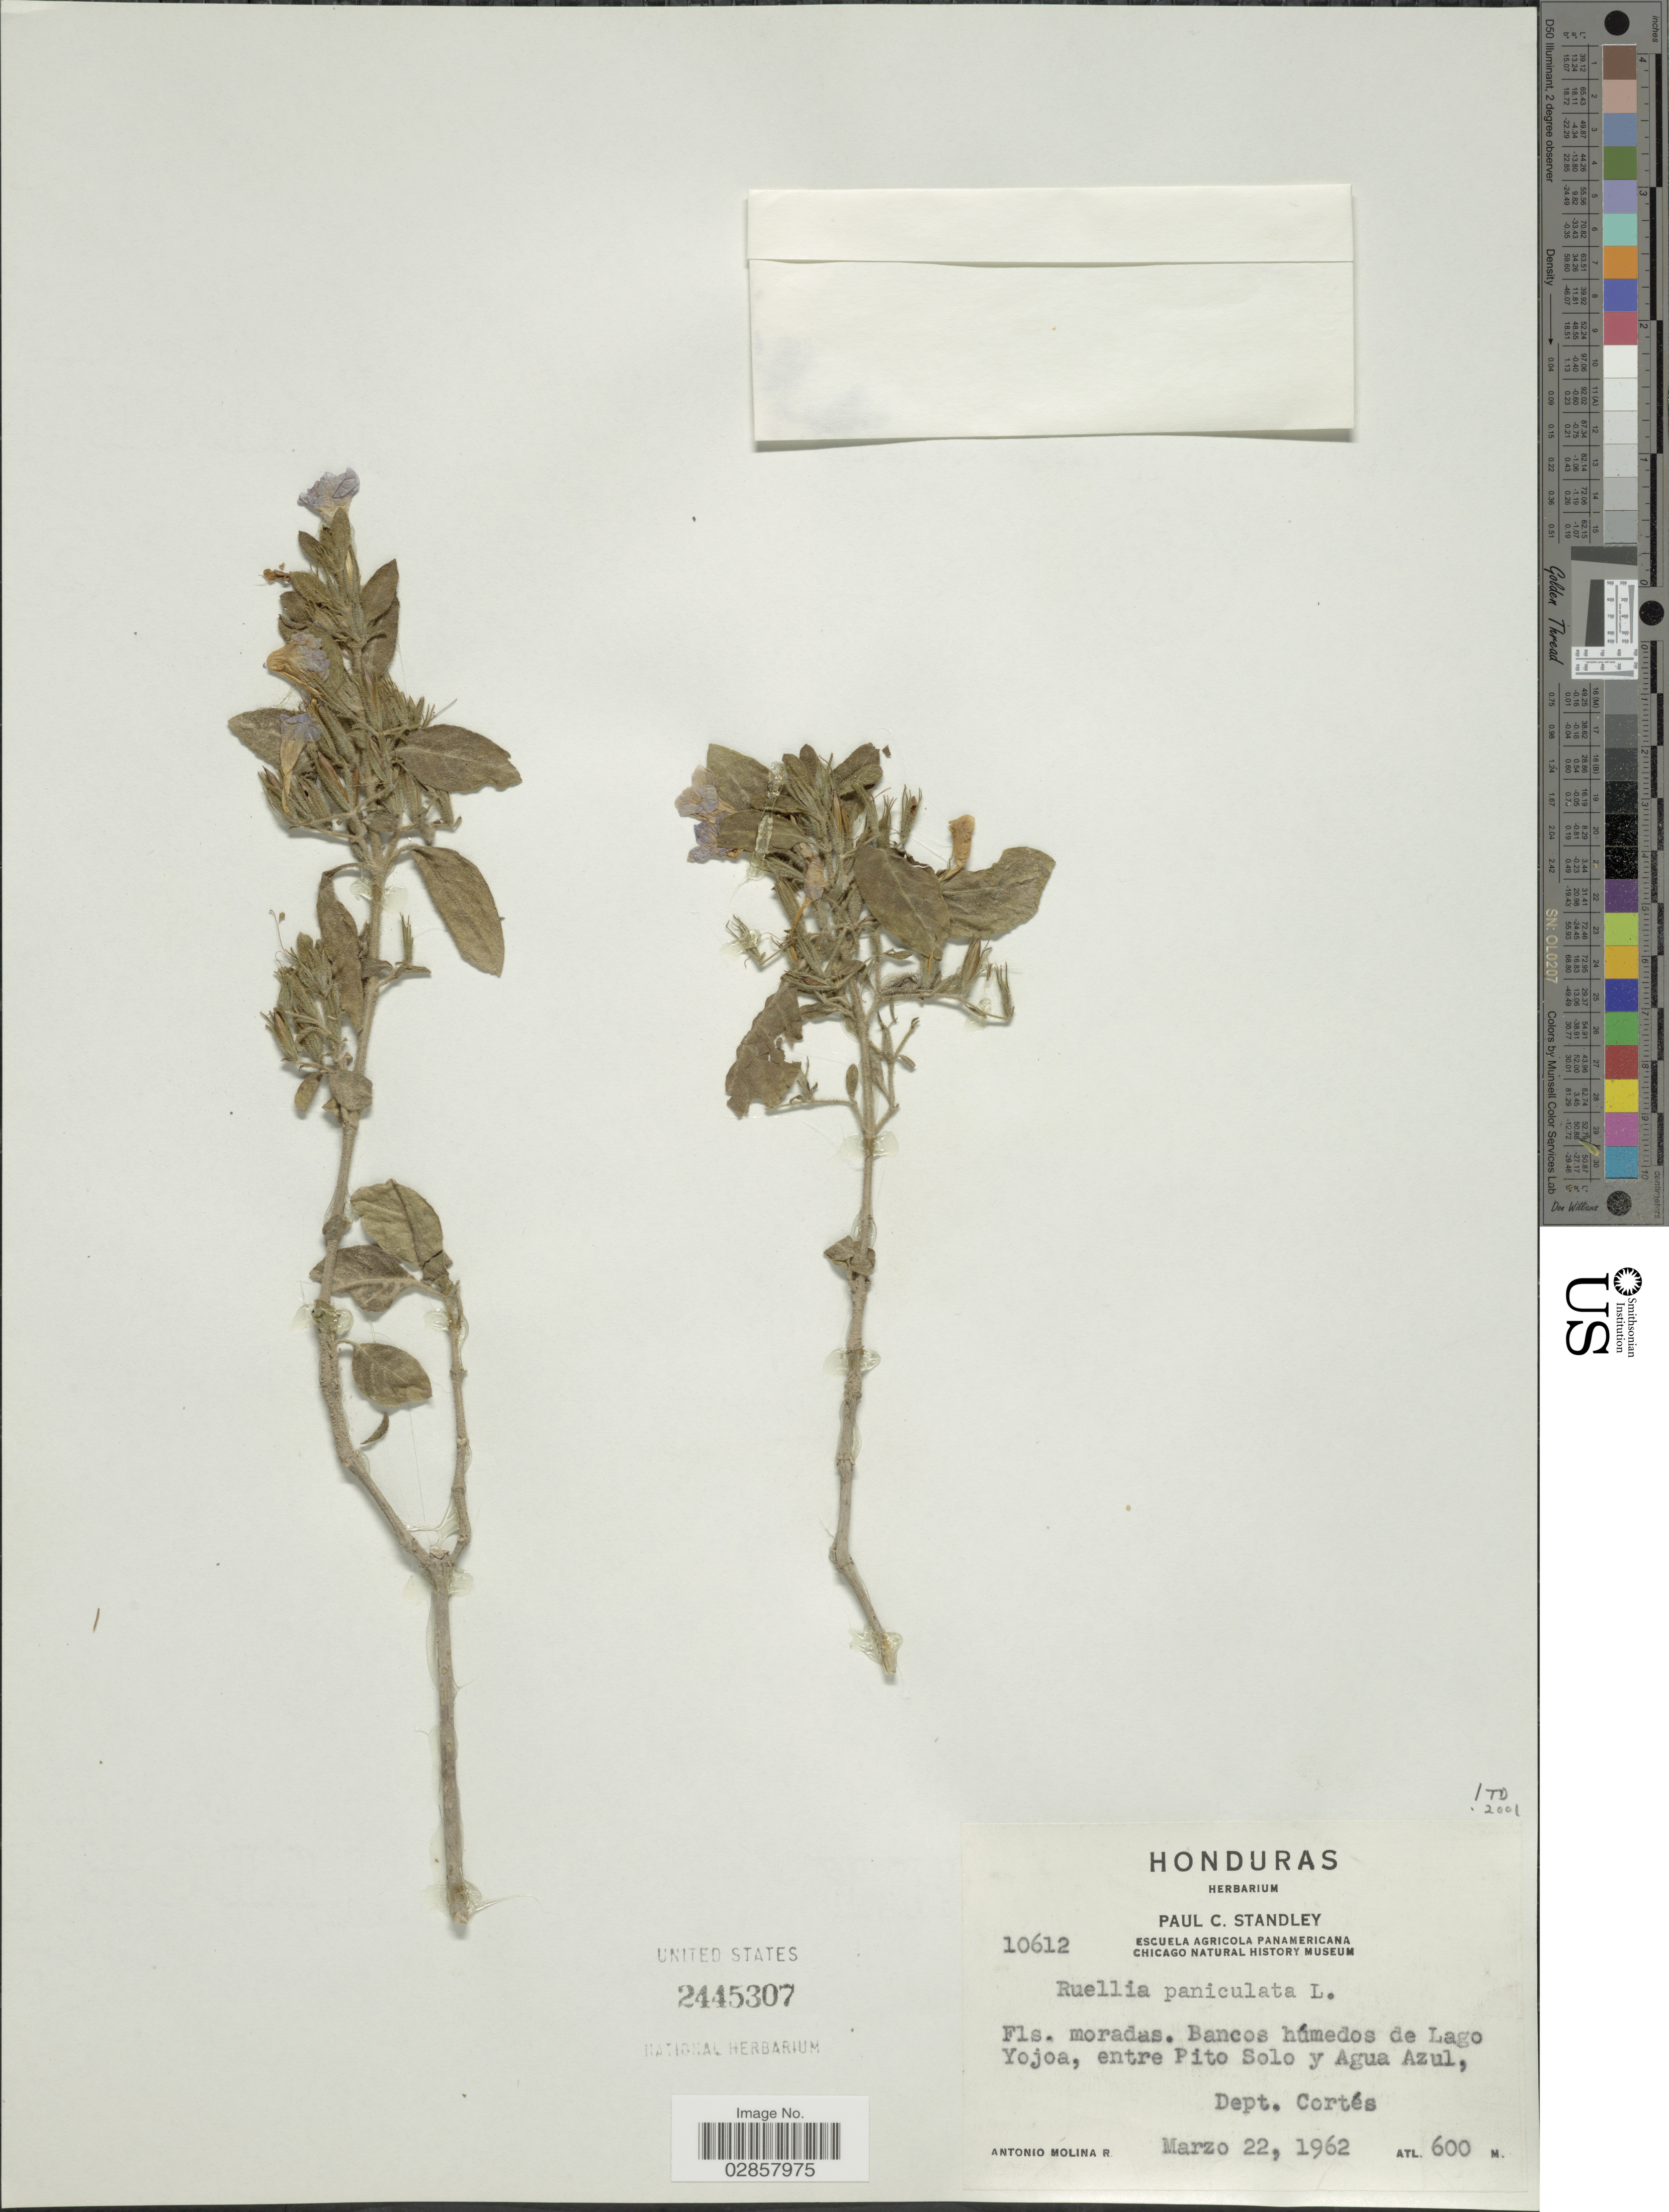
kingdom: Plantae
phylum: Tracheophyta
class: Magnoliopsida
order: Lamiales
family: Acanthaceae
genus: Ruellia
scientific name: Ruellia paniculata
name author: L.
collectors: A. Molina R.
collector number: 10612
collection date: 1962-03-22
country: Honduras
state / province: Cortés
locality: Bancos húmedos de Lago Yojoa, entre Pito Solo y Agua Azul, Dept. Cortés.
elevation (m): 600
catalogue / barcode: US 2445307